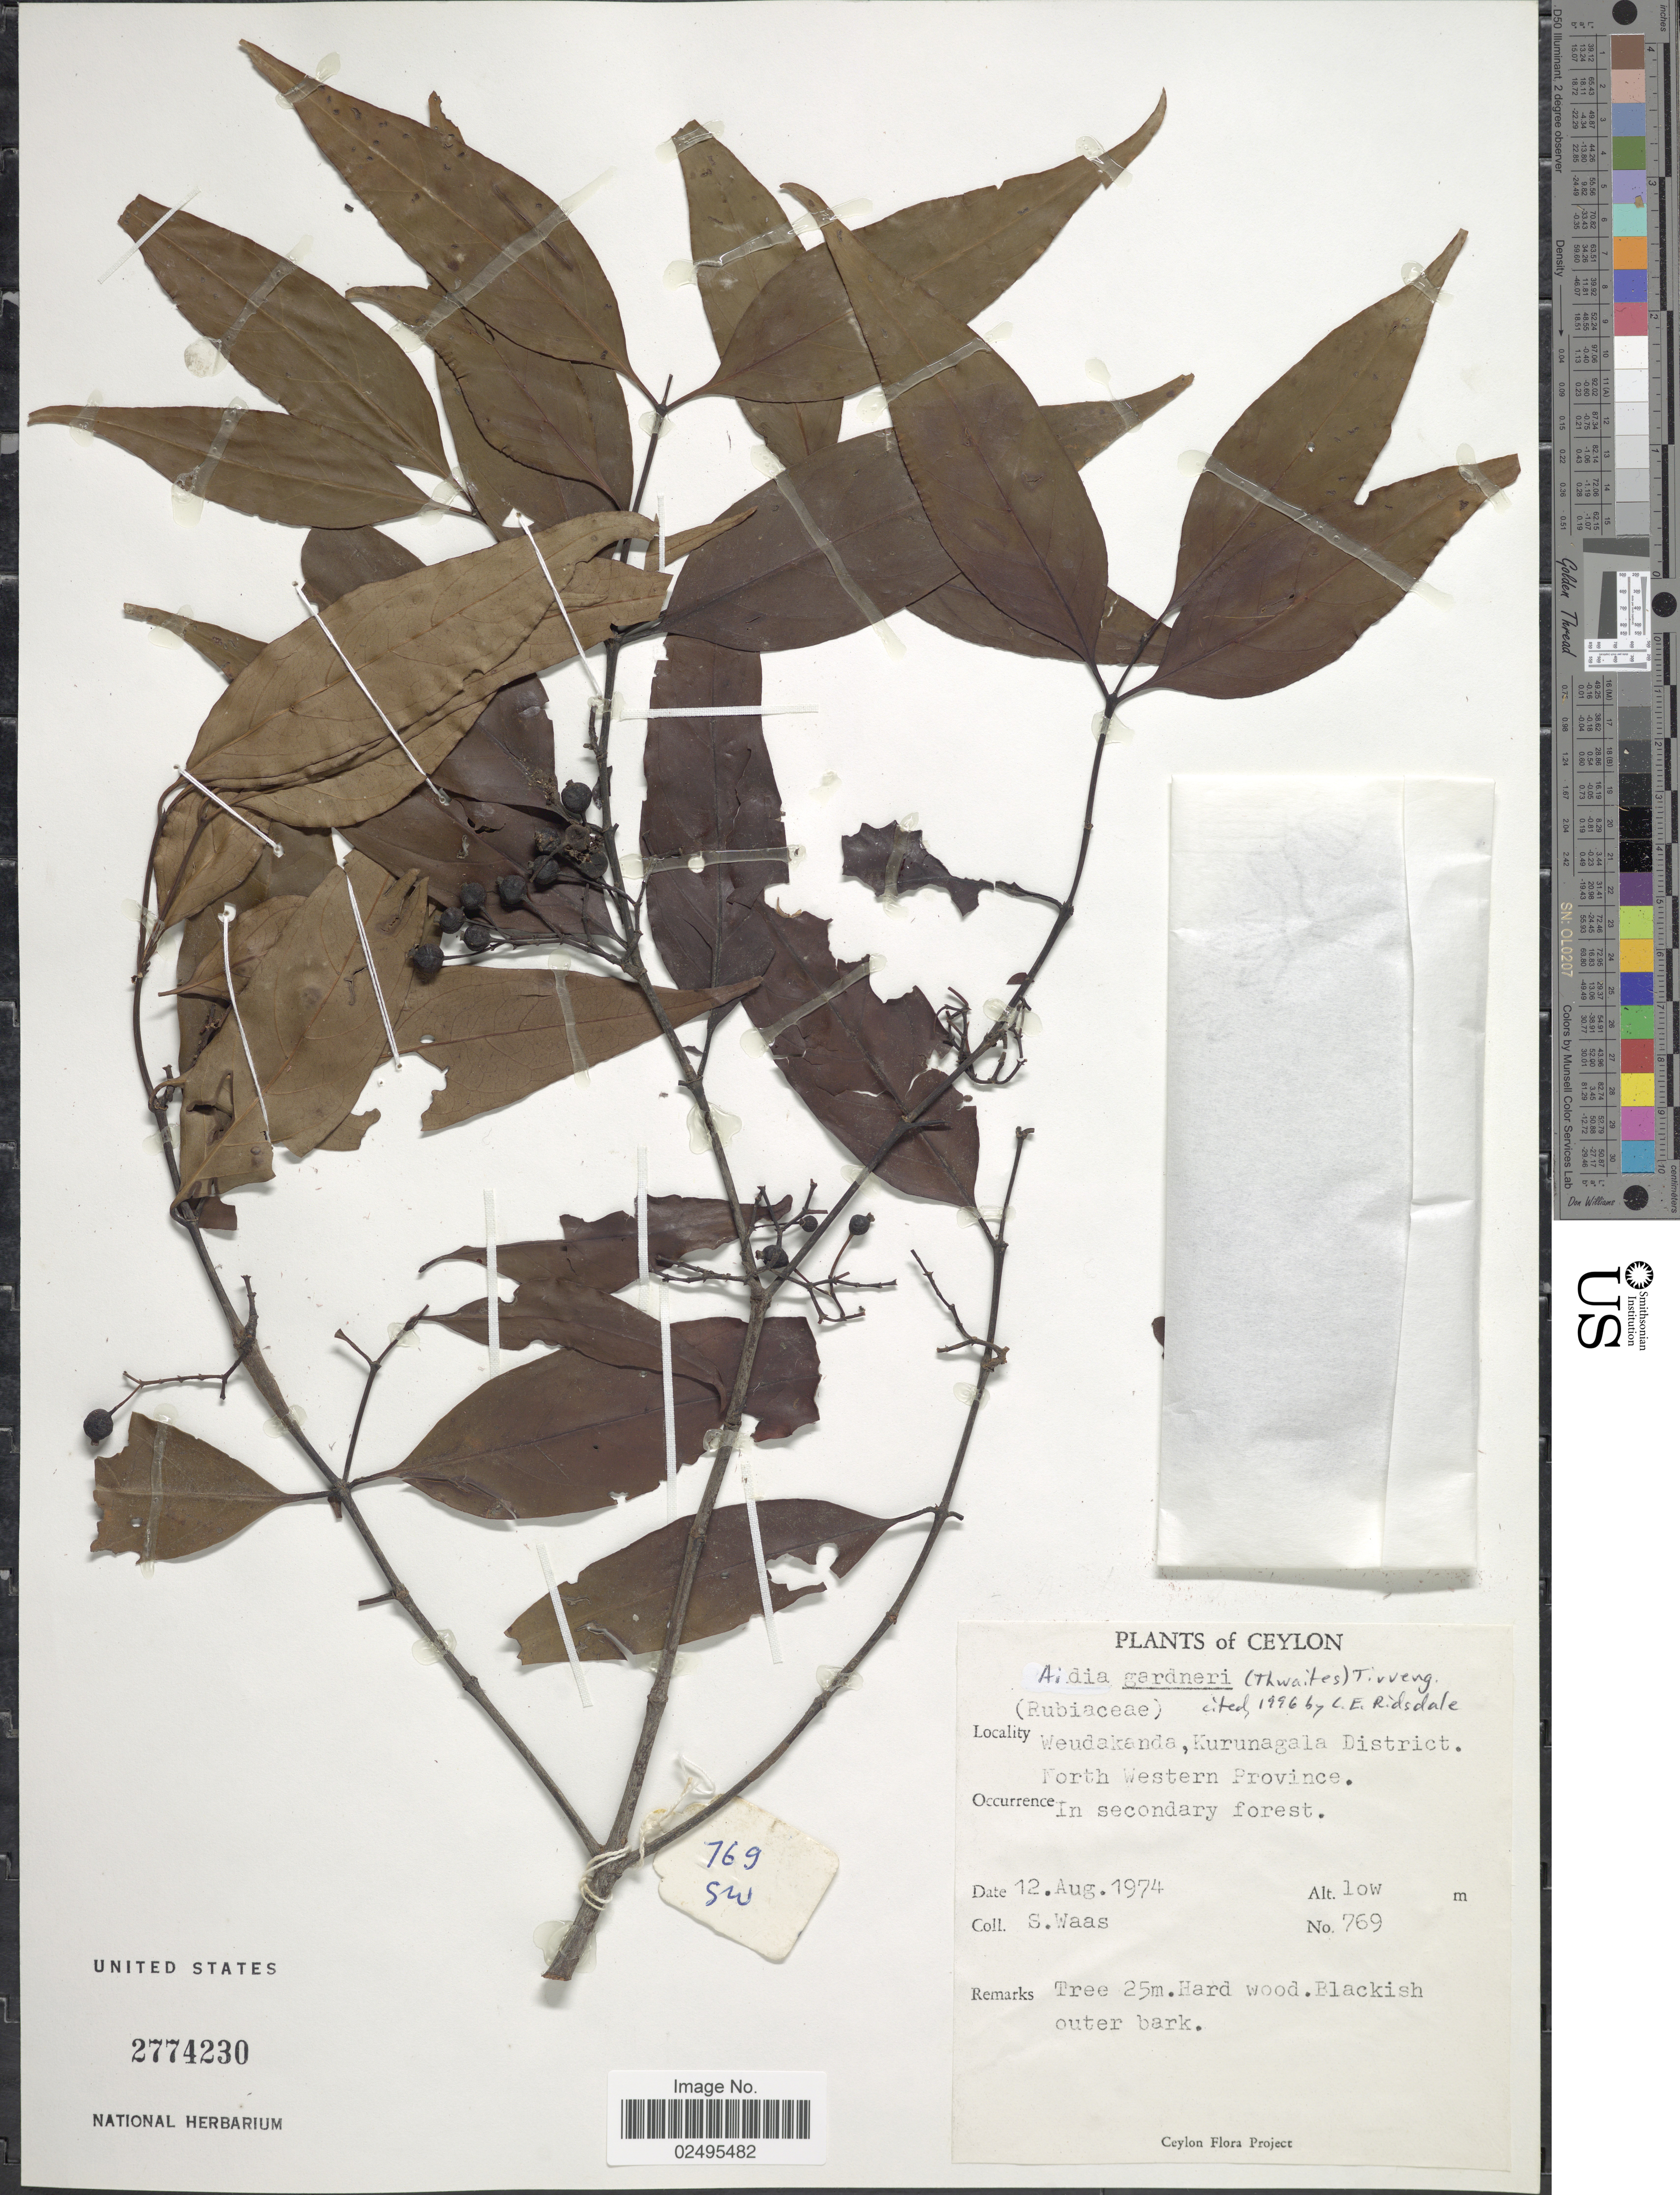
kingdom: Plantae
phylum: Tracheophyta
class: Magnoliopsida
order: Gentianales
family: Rubiaceae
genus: Aidia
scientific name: Aidia gardneri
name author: (Thwaites) Tirveng.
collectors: S. Waas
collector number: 769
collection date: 1974-08-12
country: Sri Lanka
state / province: North Western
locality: Ceylon, Weudakanda, Kurunagala District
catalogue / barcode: US 2774230